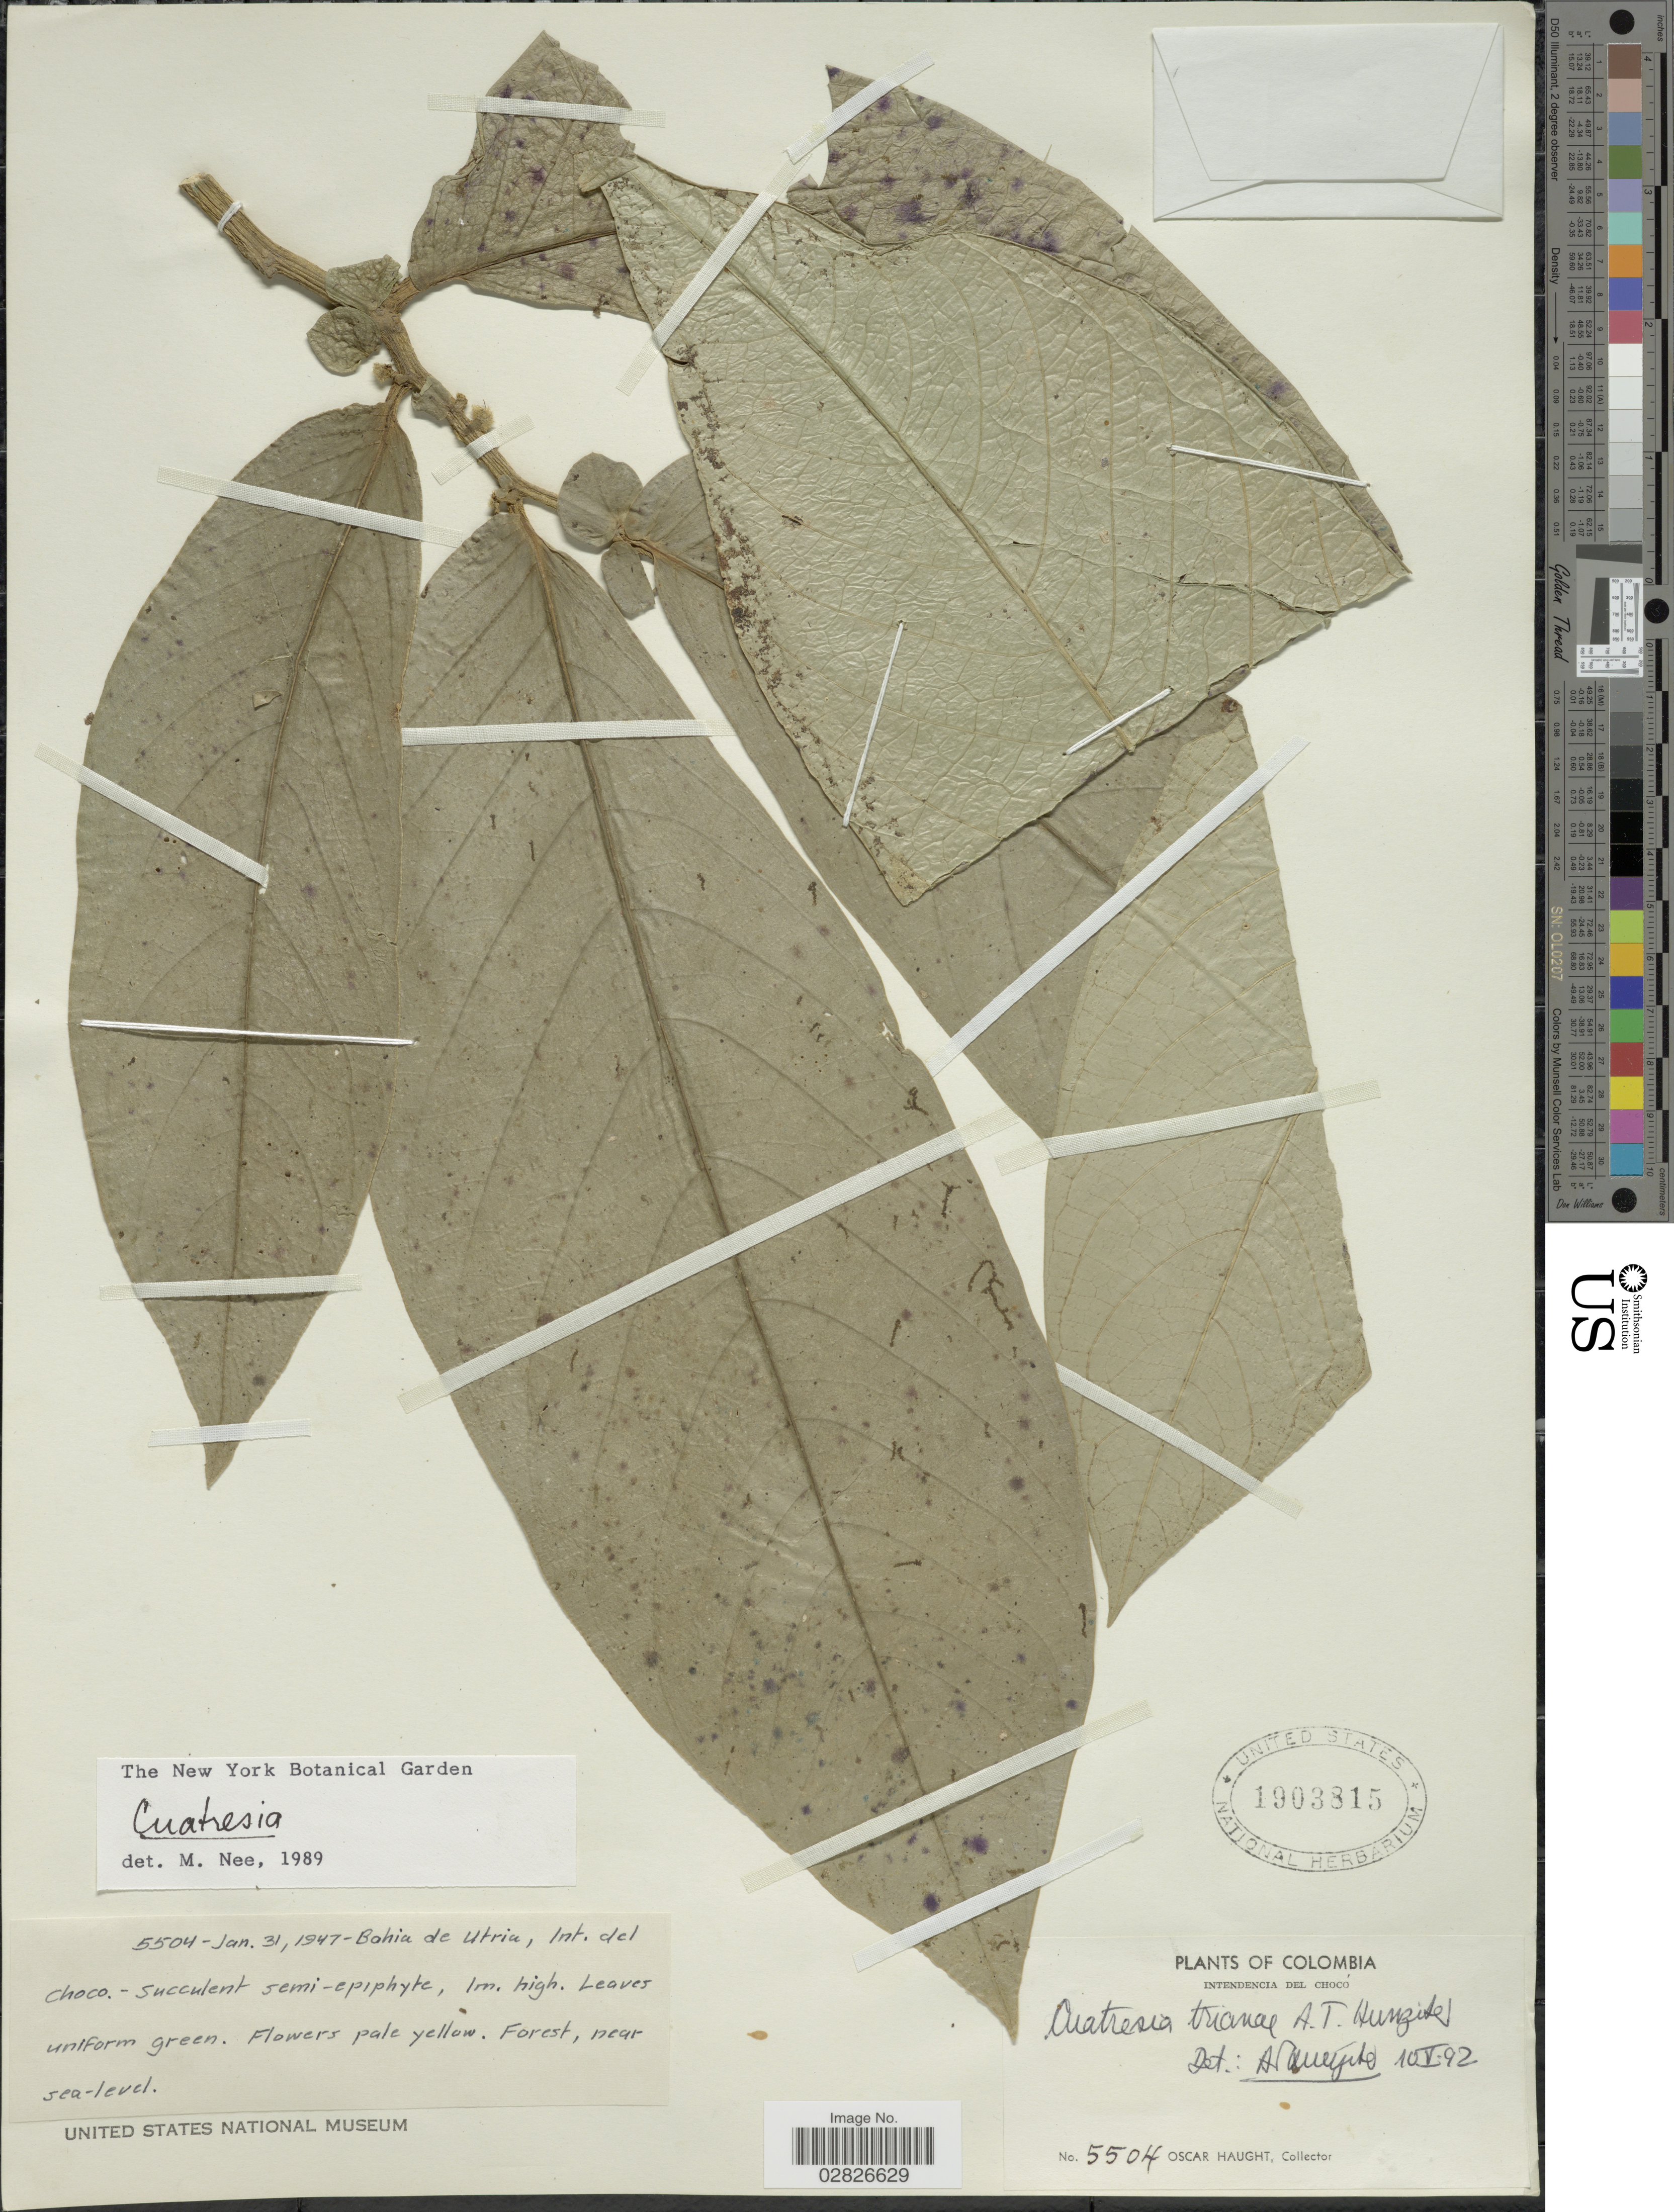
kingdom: Plantae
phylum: Tracheophyta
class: Magnoliopsida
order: Solanales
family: Solanaceae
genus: Cuatresia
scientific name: Cuatresia sp.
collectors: O. L. Haught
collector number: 5504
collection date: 1947-01-31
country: Colombia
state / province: Chocó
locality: Intendencia del Choco, Bohia de Utria, Int. del Choco.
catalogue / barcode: US 1903815